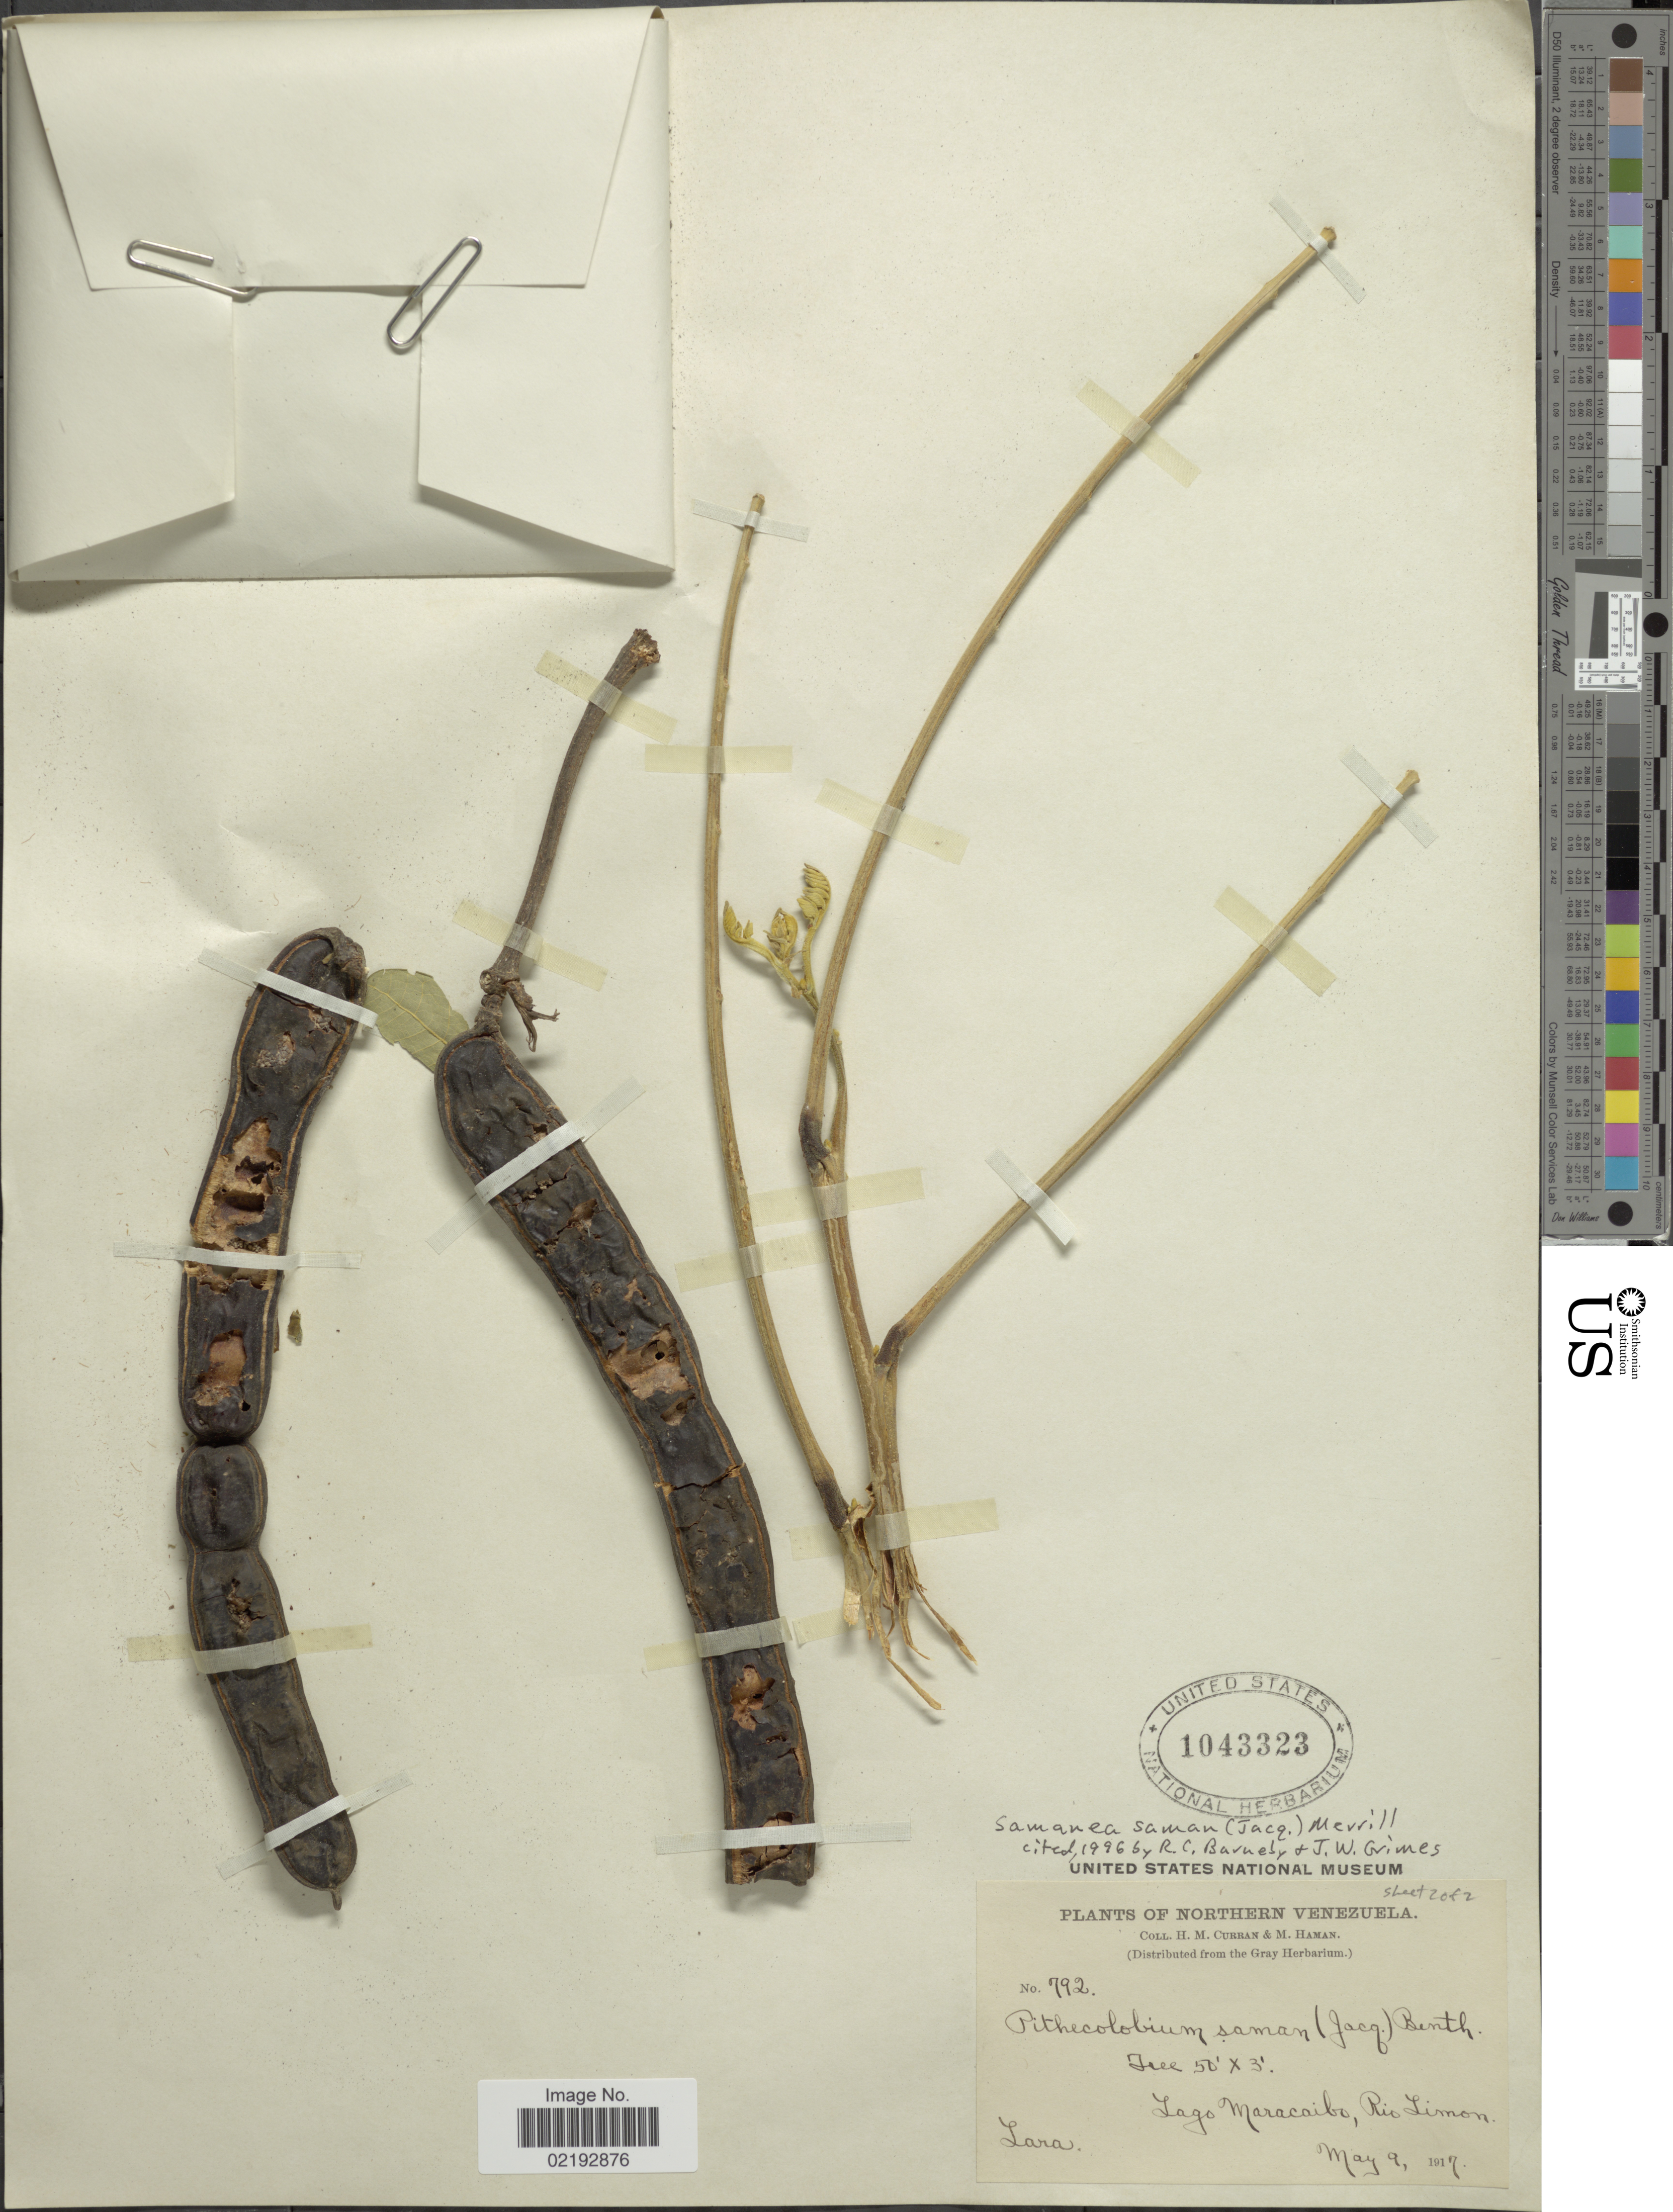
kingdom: Plantae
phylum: Tracheophyta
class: Magnoliopsida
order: Fabales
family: Fabaceae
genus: Samanea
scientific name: Samanea saman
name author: (Jacq.) Merr.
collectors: H. M. Curran & M. Haman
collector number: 792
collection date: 1917-05-09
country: Venezuela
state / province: Lara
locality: Northern Venezuela, Lago Maracaibo, Rio Limon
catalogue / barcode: US 1043323